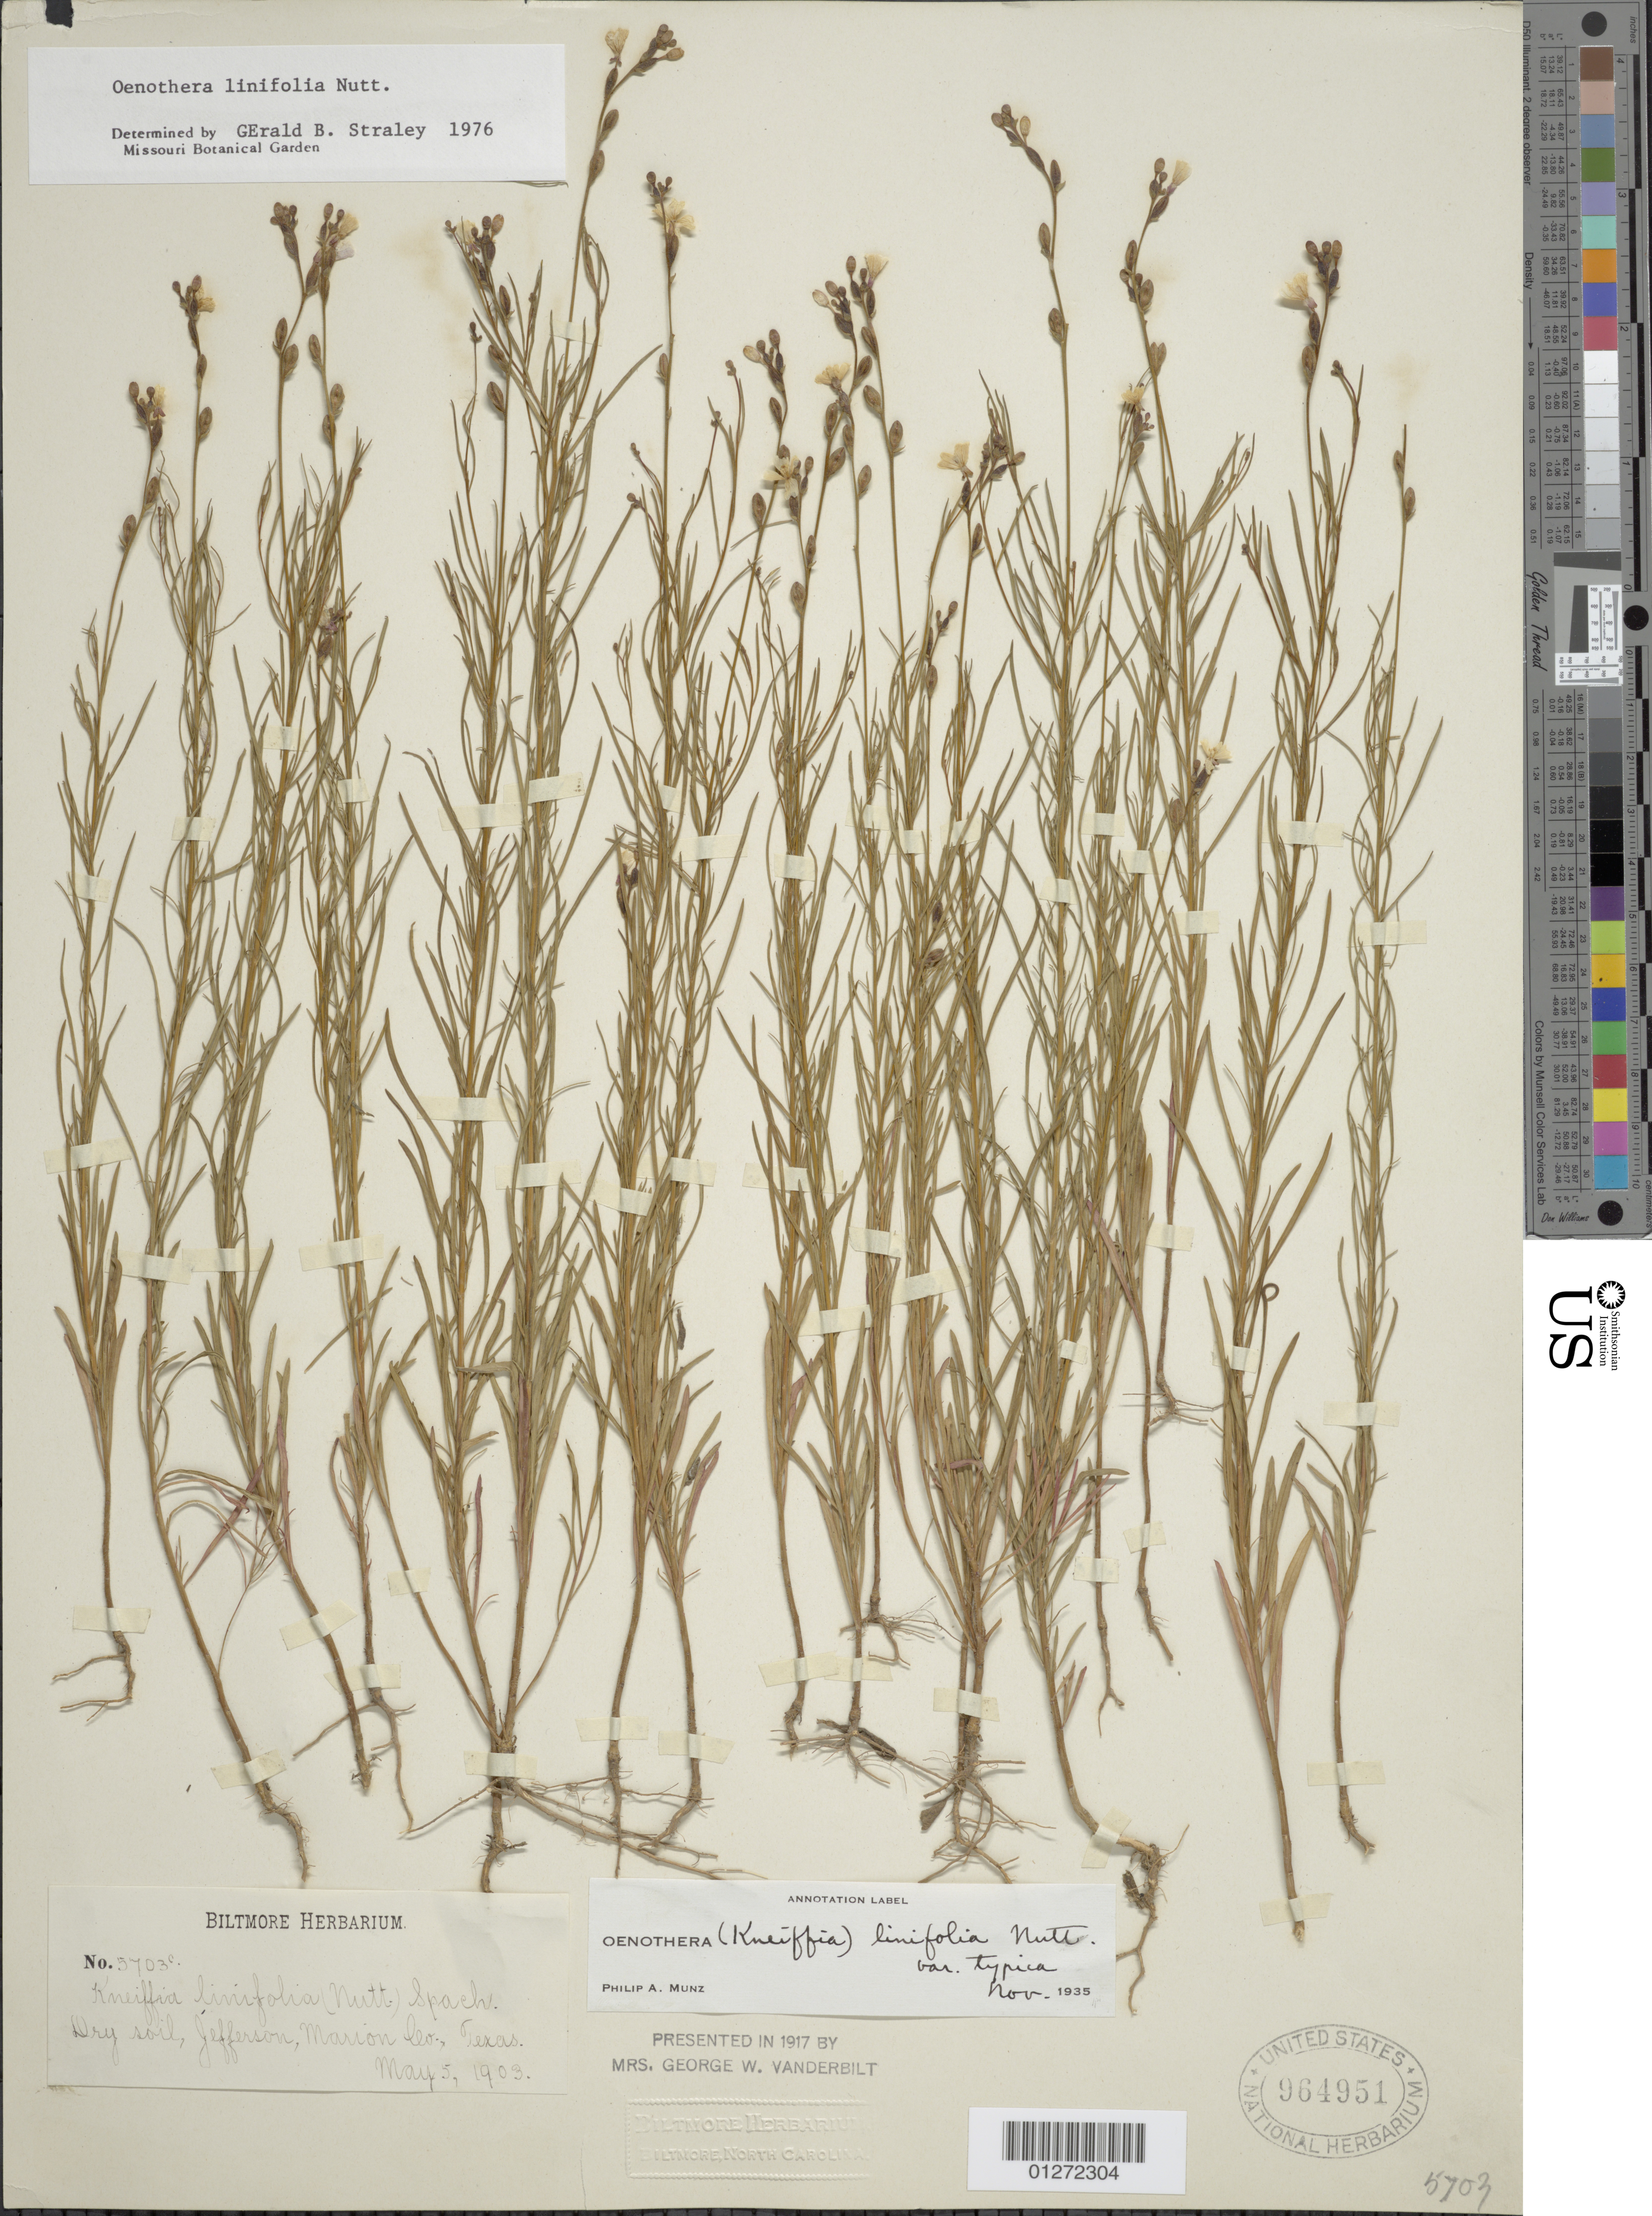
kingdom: Plantae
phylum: Tracheophyta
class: Magnoliopsida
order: Myrtales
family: Onagraceae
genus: Oenothera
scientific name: Oenothera linifolia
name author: Nutt.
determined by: Munz, Philip A.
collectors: ex herb. Biltmore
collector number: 5703c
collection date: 1908-05-05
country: United States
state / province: Texas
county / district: Marion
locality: Jefferson, Marion County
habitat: Dry soil.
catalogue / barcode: US 964951